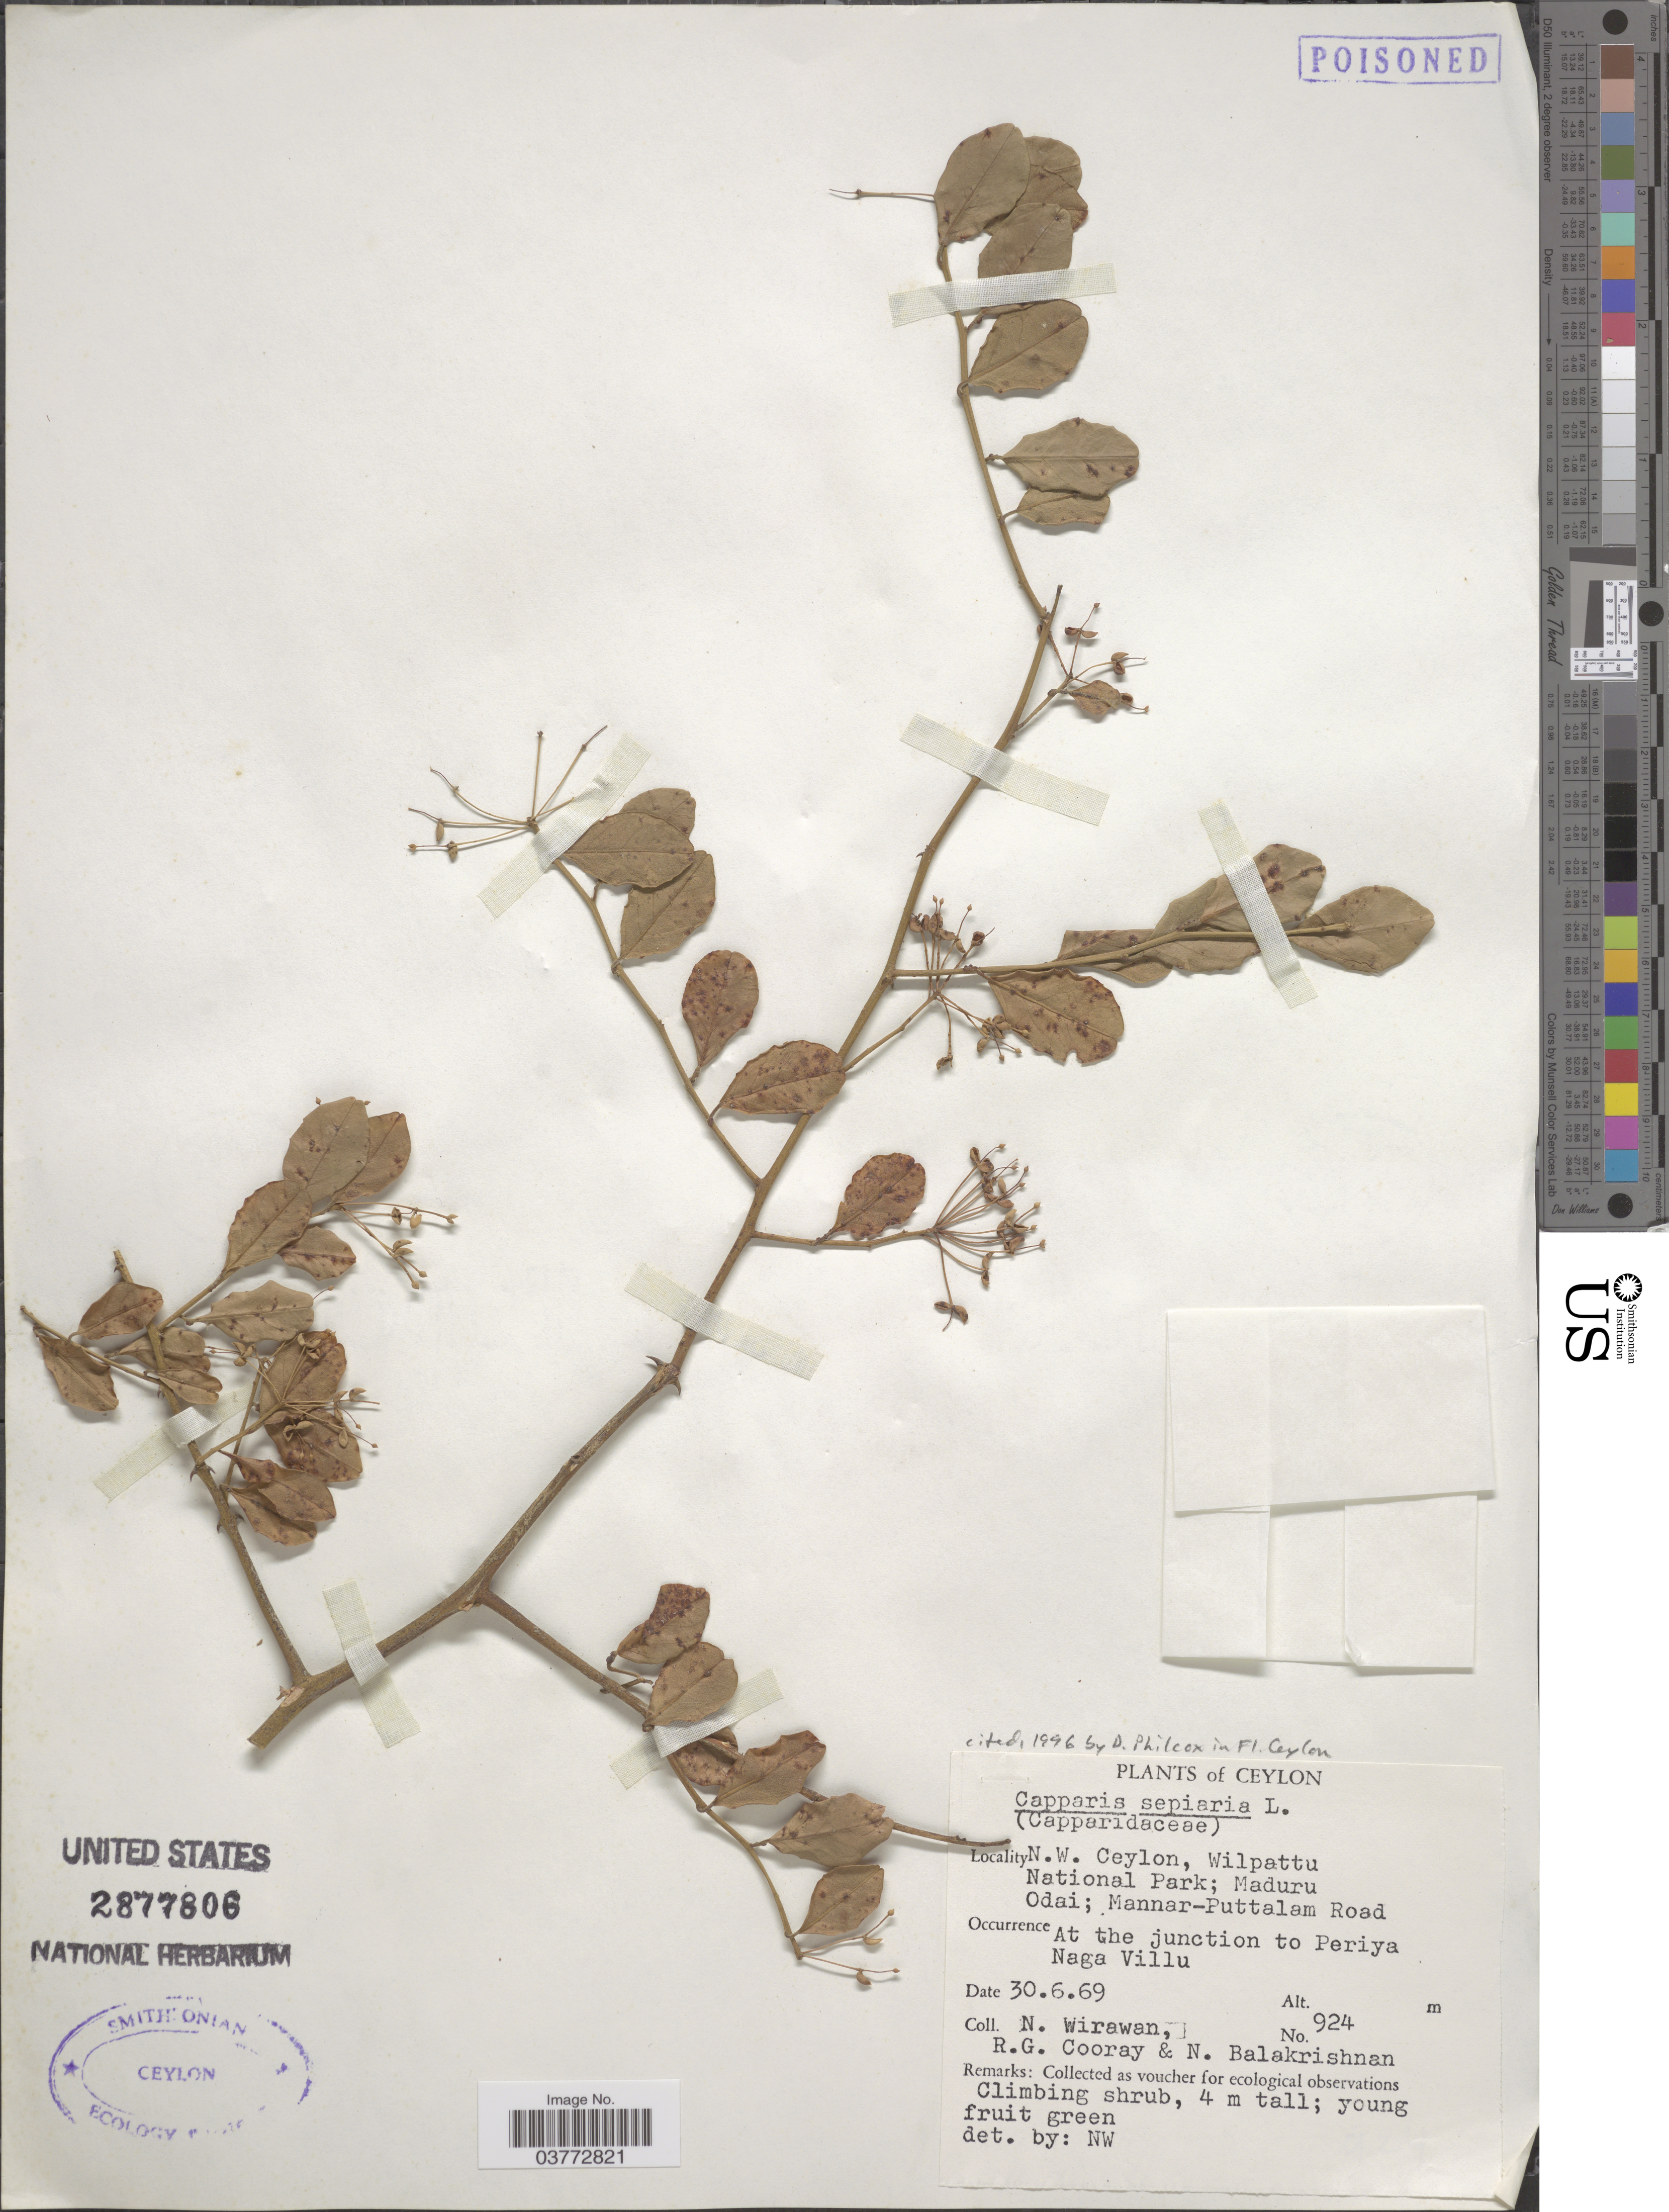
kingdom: Plantae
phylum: Tracheophyta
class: Magnoliopsida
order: Brassicales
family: Capparaceae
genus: Capparis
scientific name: Capparis sepiaria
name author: L.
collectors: N. Wirawan, R. Cooray & N. Balakrishnan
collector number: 924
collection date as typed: Transcribed d/m/y: 30/6/69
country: Sri Lanka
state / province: North Western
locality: Ceylon. N.W. Ceylon, Wilpattu National Park; Maduru Odai; Mannar-Puttalam Road. At the junction to Periya Naga Villu.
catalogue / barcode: US 2877806